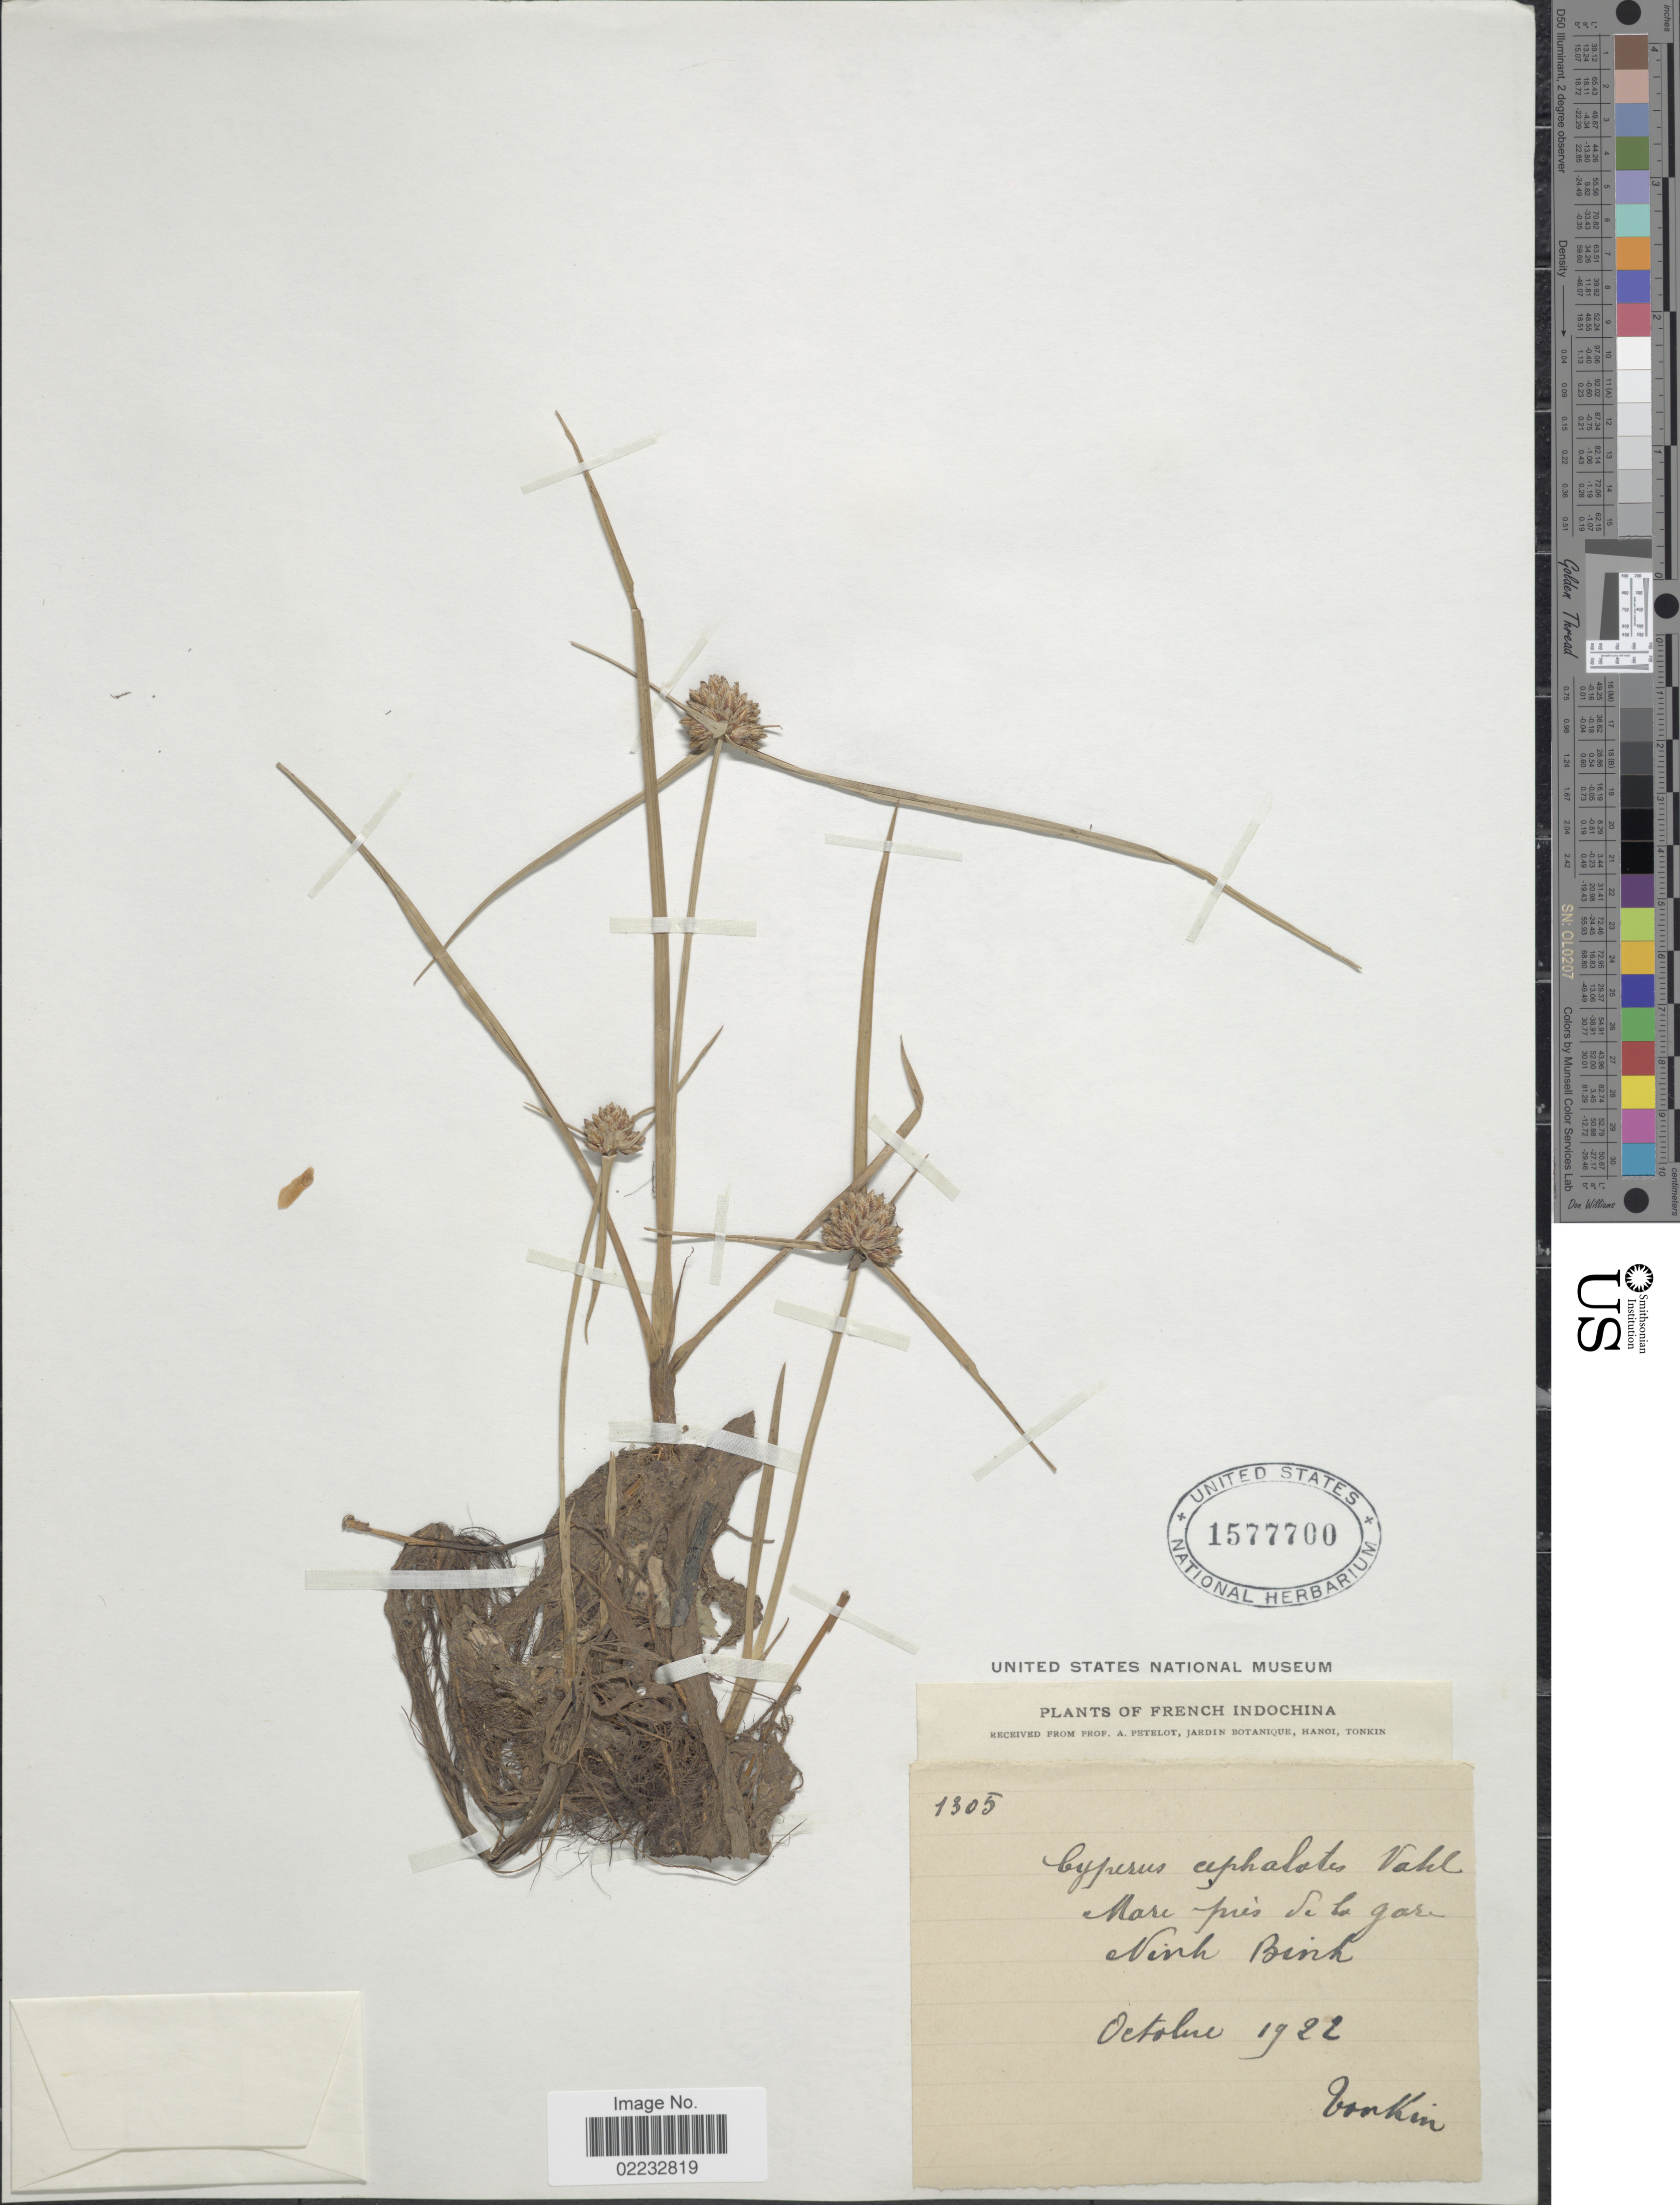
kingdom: Plantae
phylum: Tracheophyta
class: Liliopsida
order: Poales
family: Cyperaceae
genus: Cyperus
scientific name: Cyperus cephalotes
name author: Vahl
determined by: Strong, Mark T., (BOT), Smithsonian Institution - National Museum of Natural History (UNITED STATES)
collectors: A. Petelot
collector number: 1305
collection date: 1922-10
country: Vietnam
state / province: Ninh Binh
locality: Tonkin. Mare pres de la gare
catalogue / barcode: US 1577700